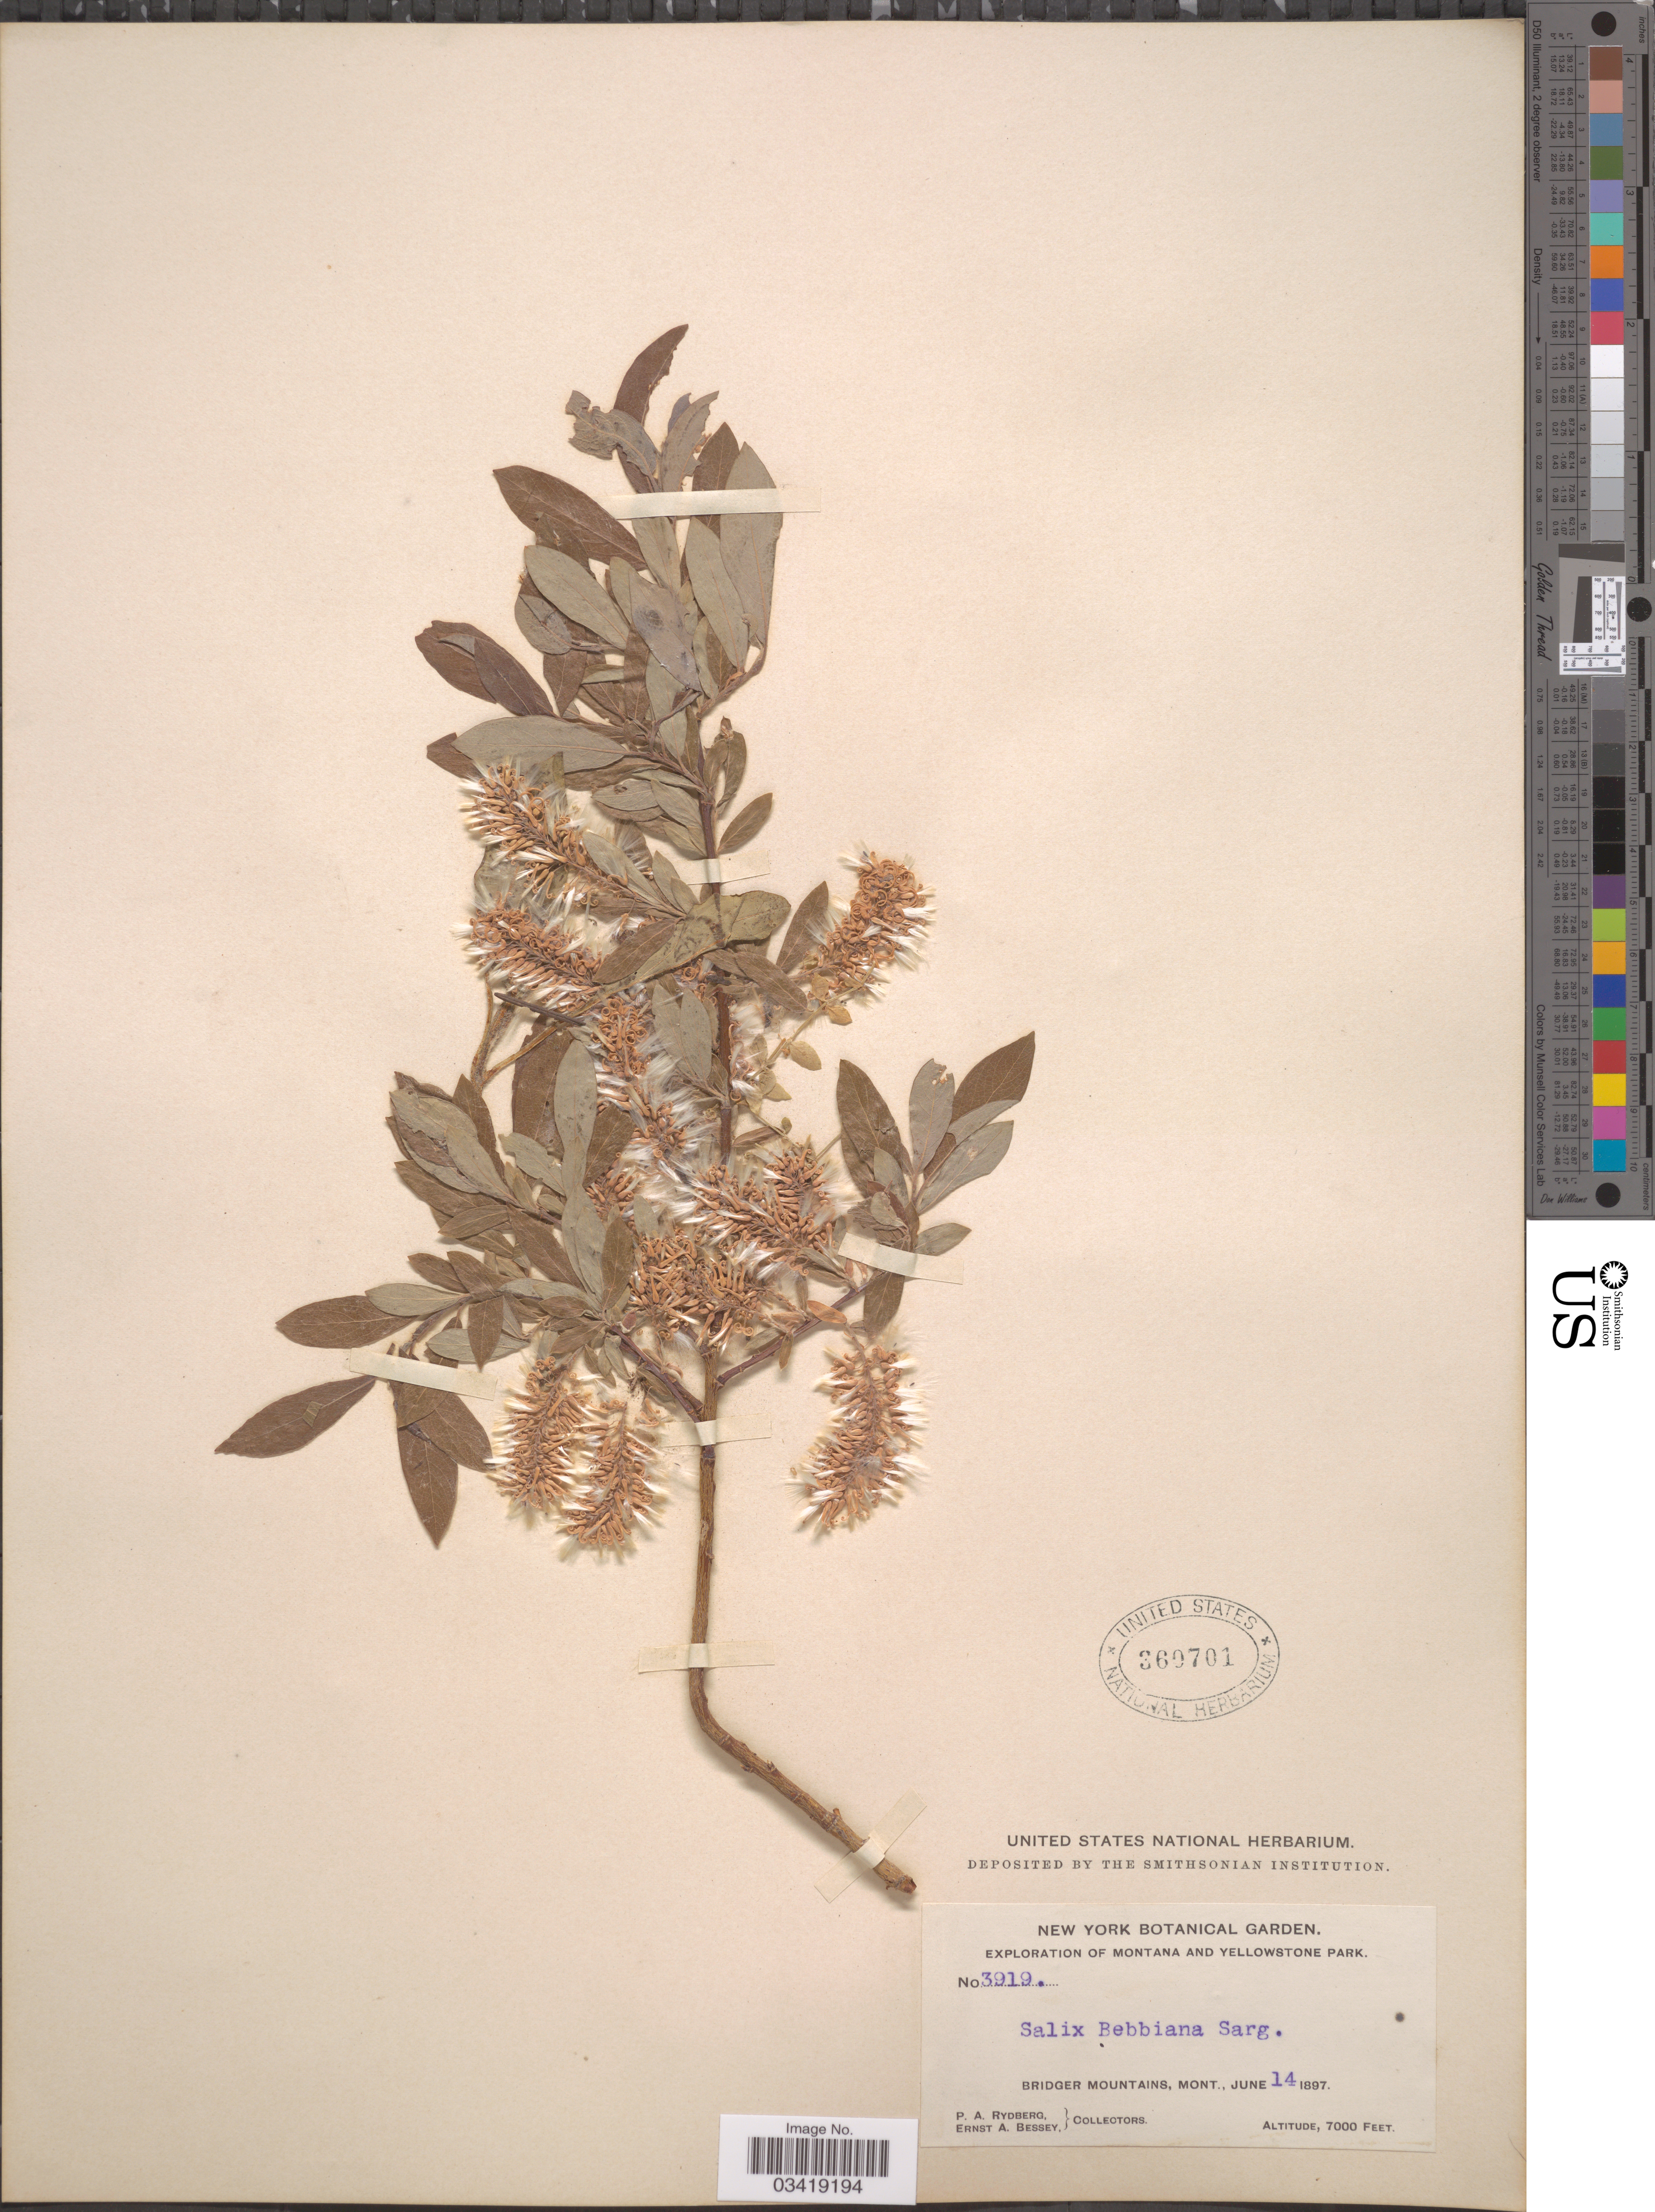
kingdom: Plantae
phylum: Tracheophyta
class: Magnoliopsida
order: Malpighiales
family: Salicaceae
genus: Salix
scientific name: Salix bebbiana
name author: Sarg.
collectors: P. A. Rydberg & E. A. Bessey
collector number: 3919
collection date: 1897-06-14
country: United States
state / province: Montana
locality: Montana and Yellowstone Park. Bridger Mountains.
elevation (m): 2134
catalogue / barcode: US 360701